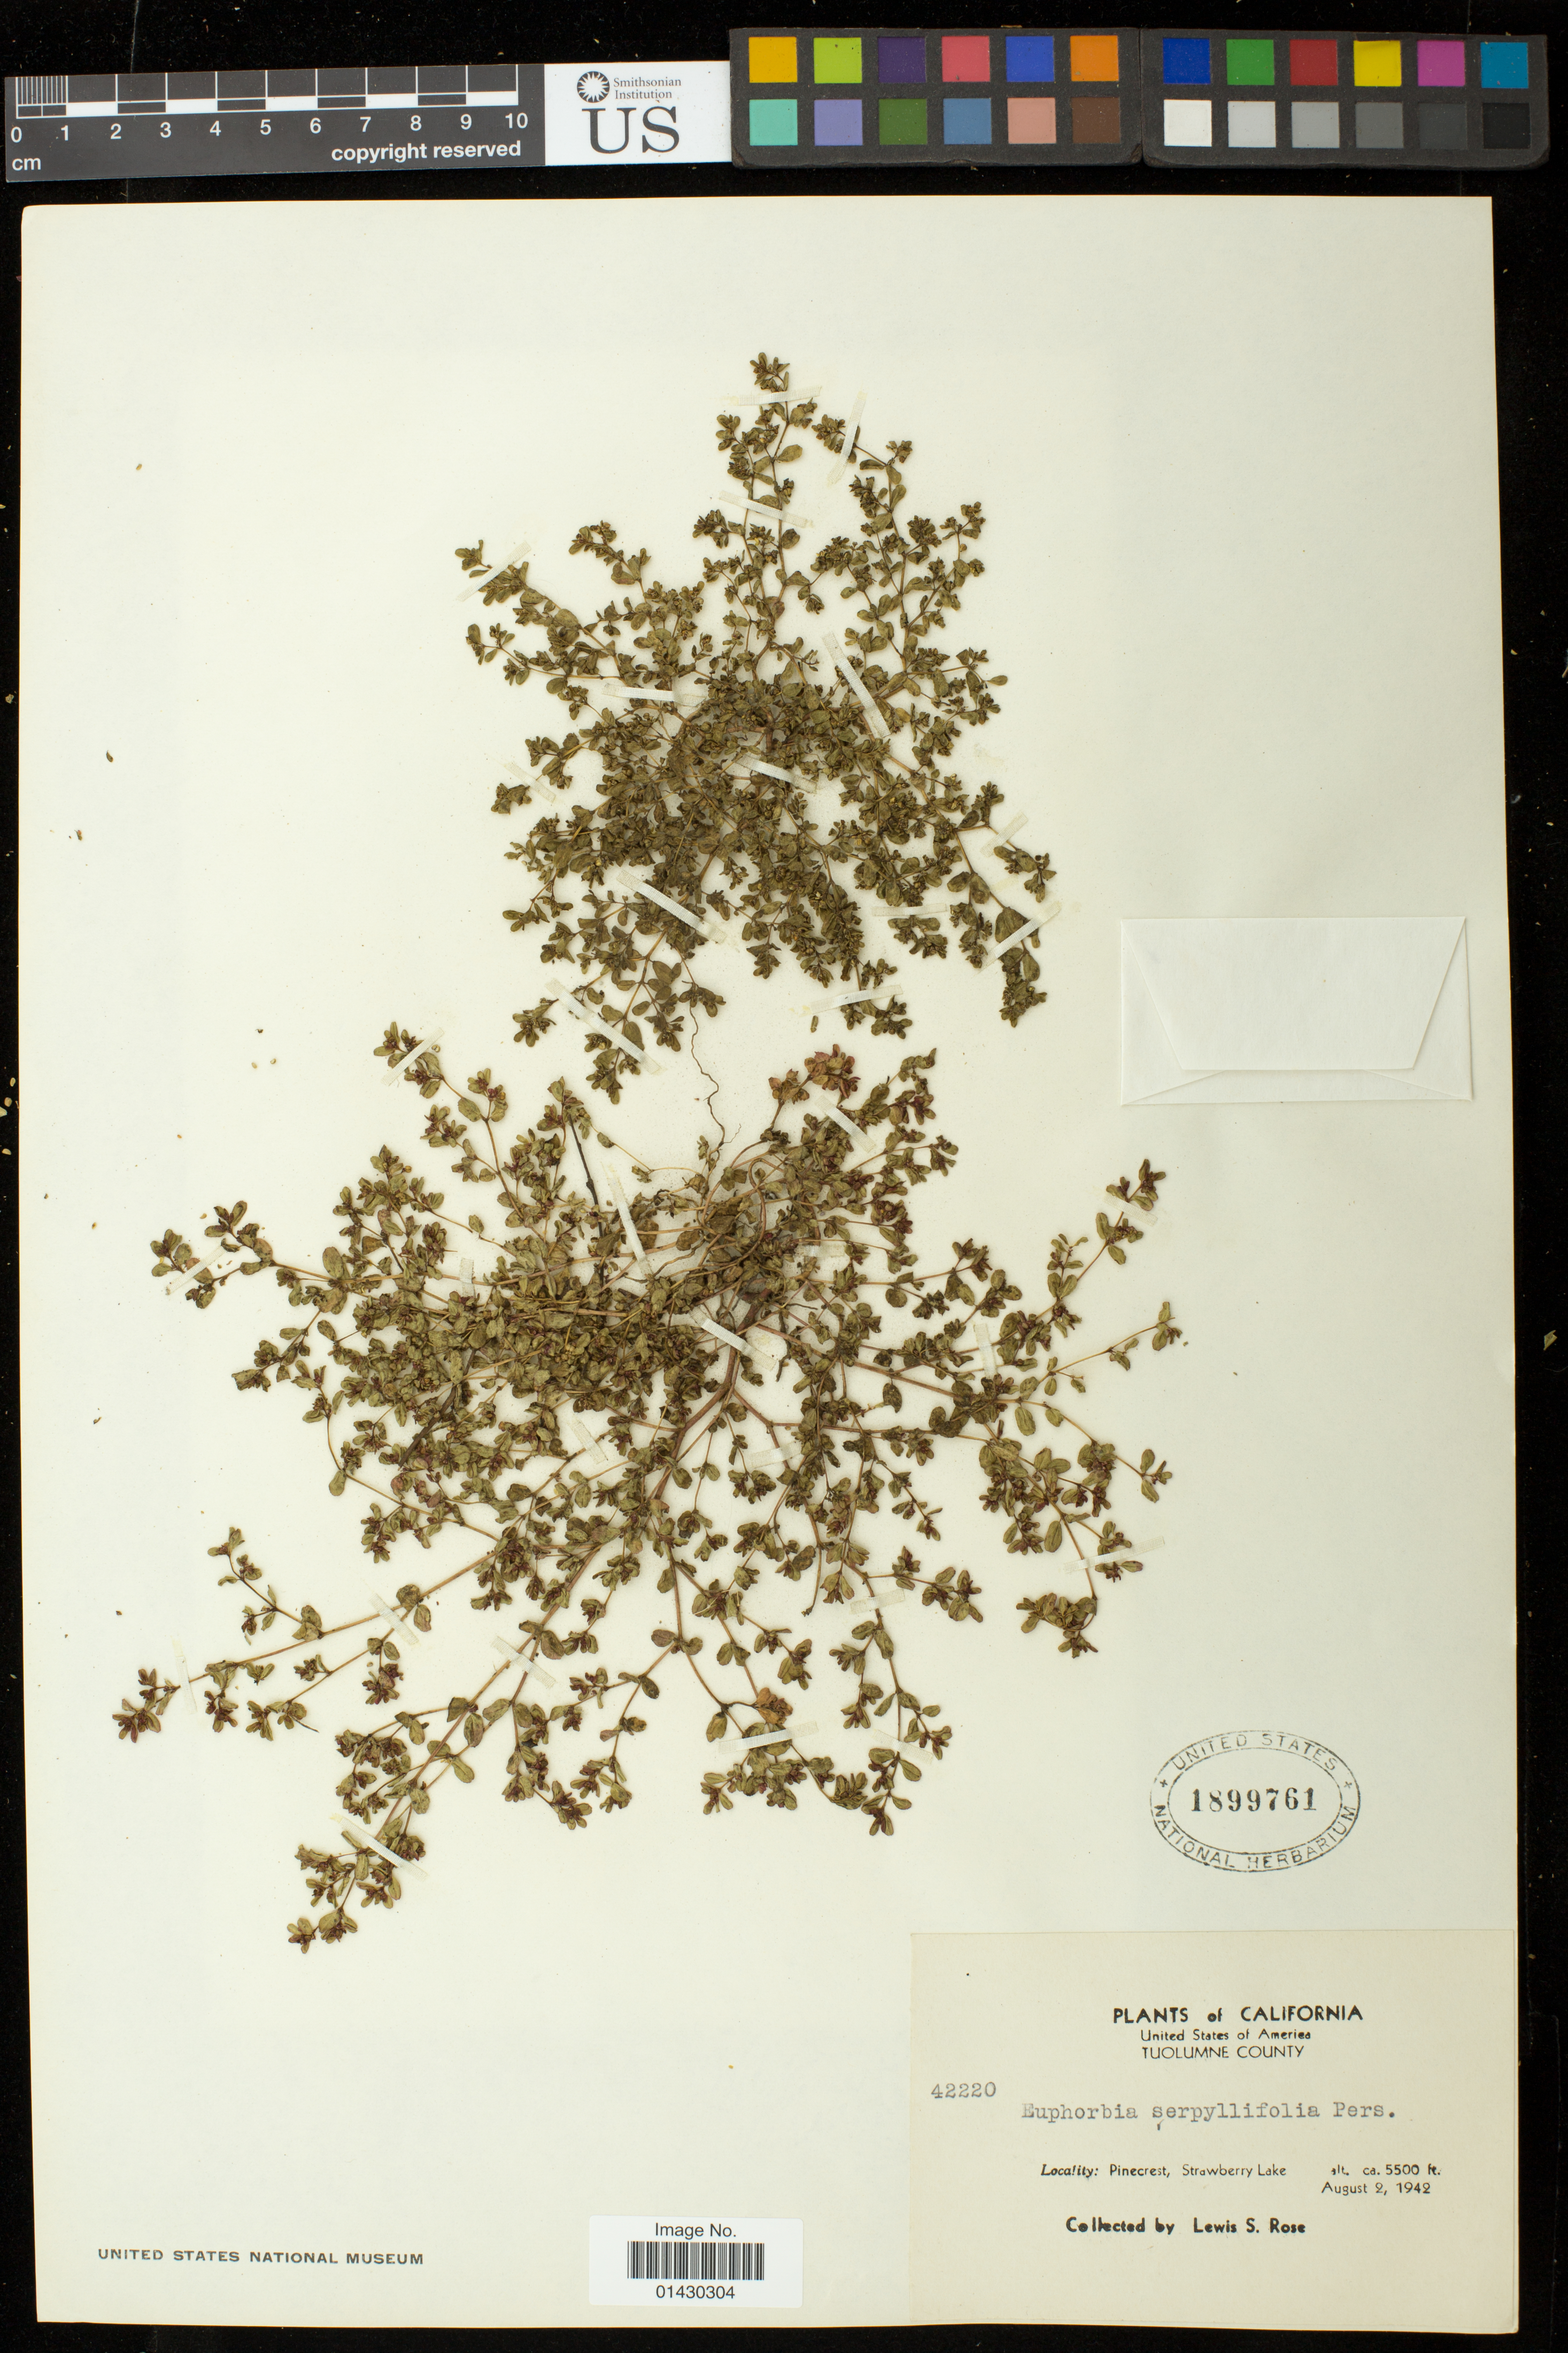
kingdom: Plantae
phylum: Tracheophyta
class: Magnoliopsida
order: Malpighiales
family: Euphorbiaceae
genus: Euphorbia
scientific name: Euphorbia serpillifolia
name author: Pers.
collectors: L. S. Rose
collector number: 42220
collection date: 1942-08-02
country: United States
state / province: California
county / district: Tuolumne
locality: Pinecrest, Strawberry Lake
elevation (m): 1676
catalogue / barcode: US 1899761